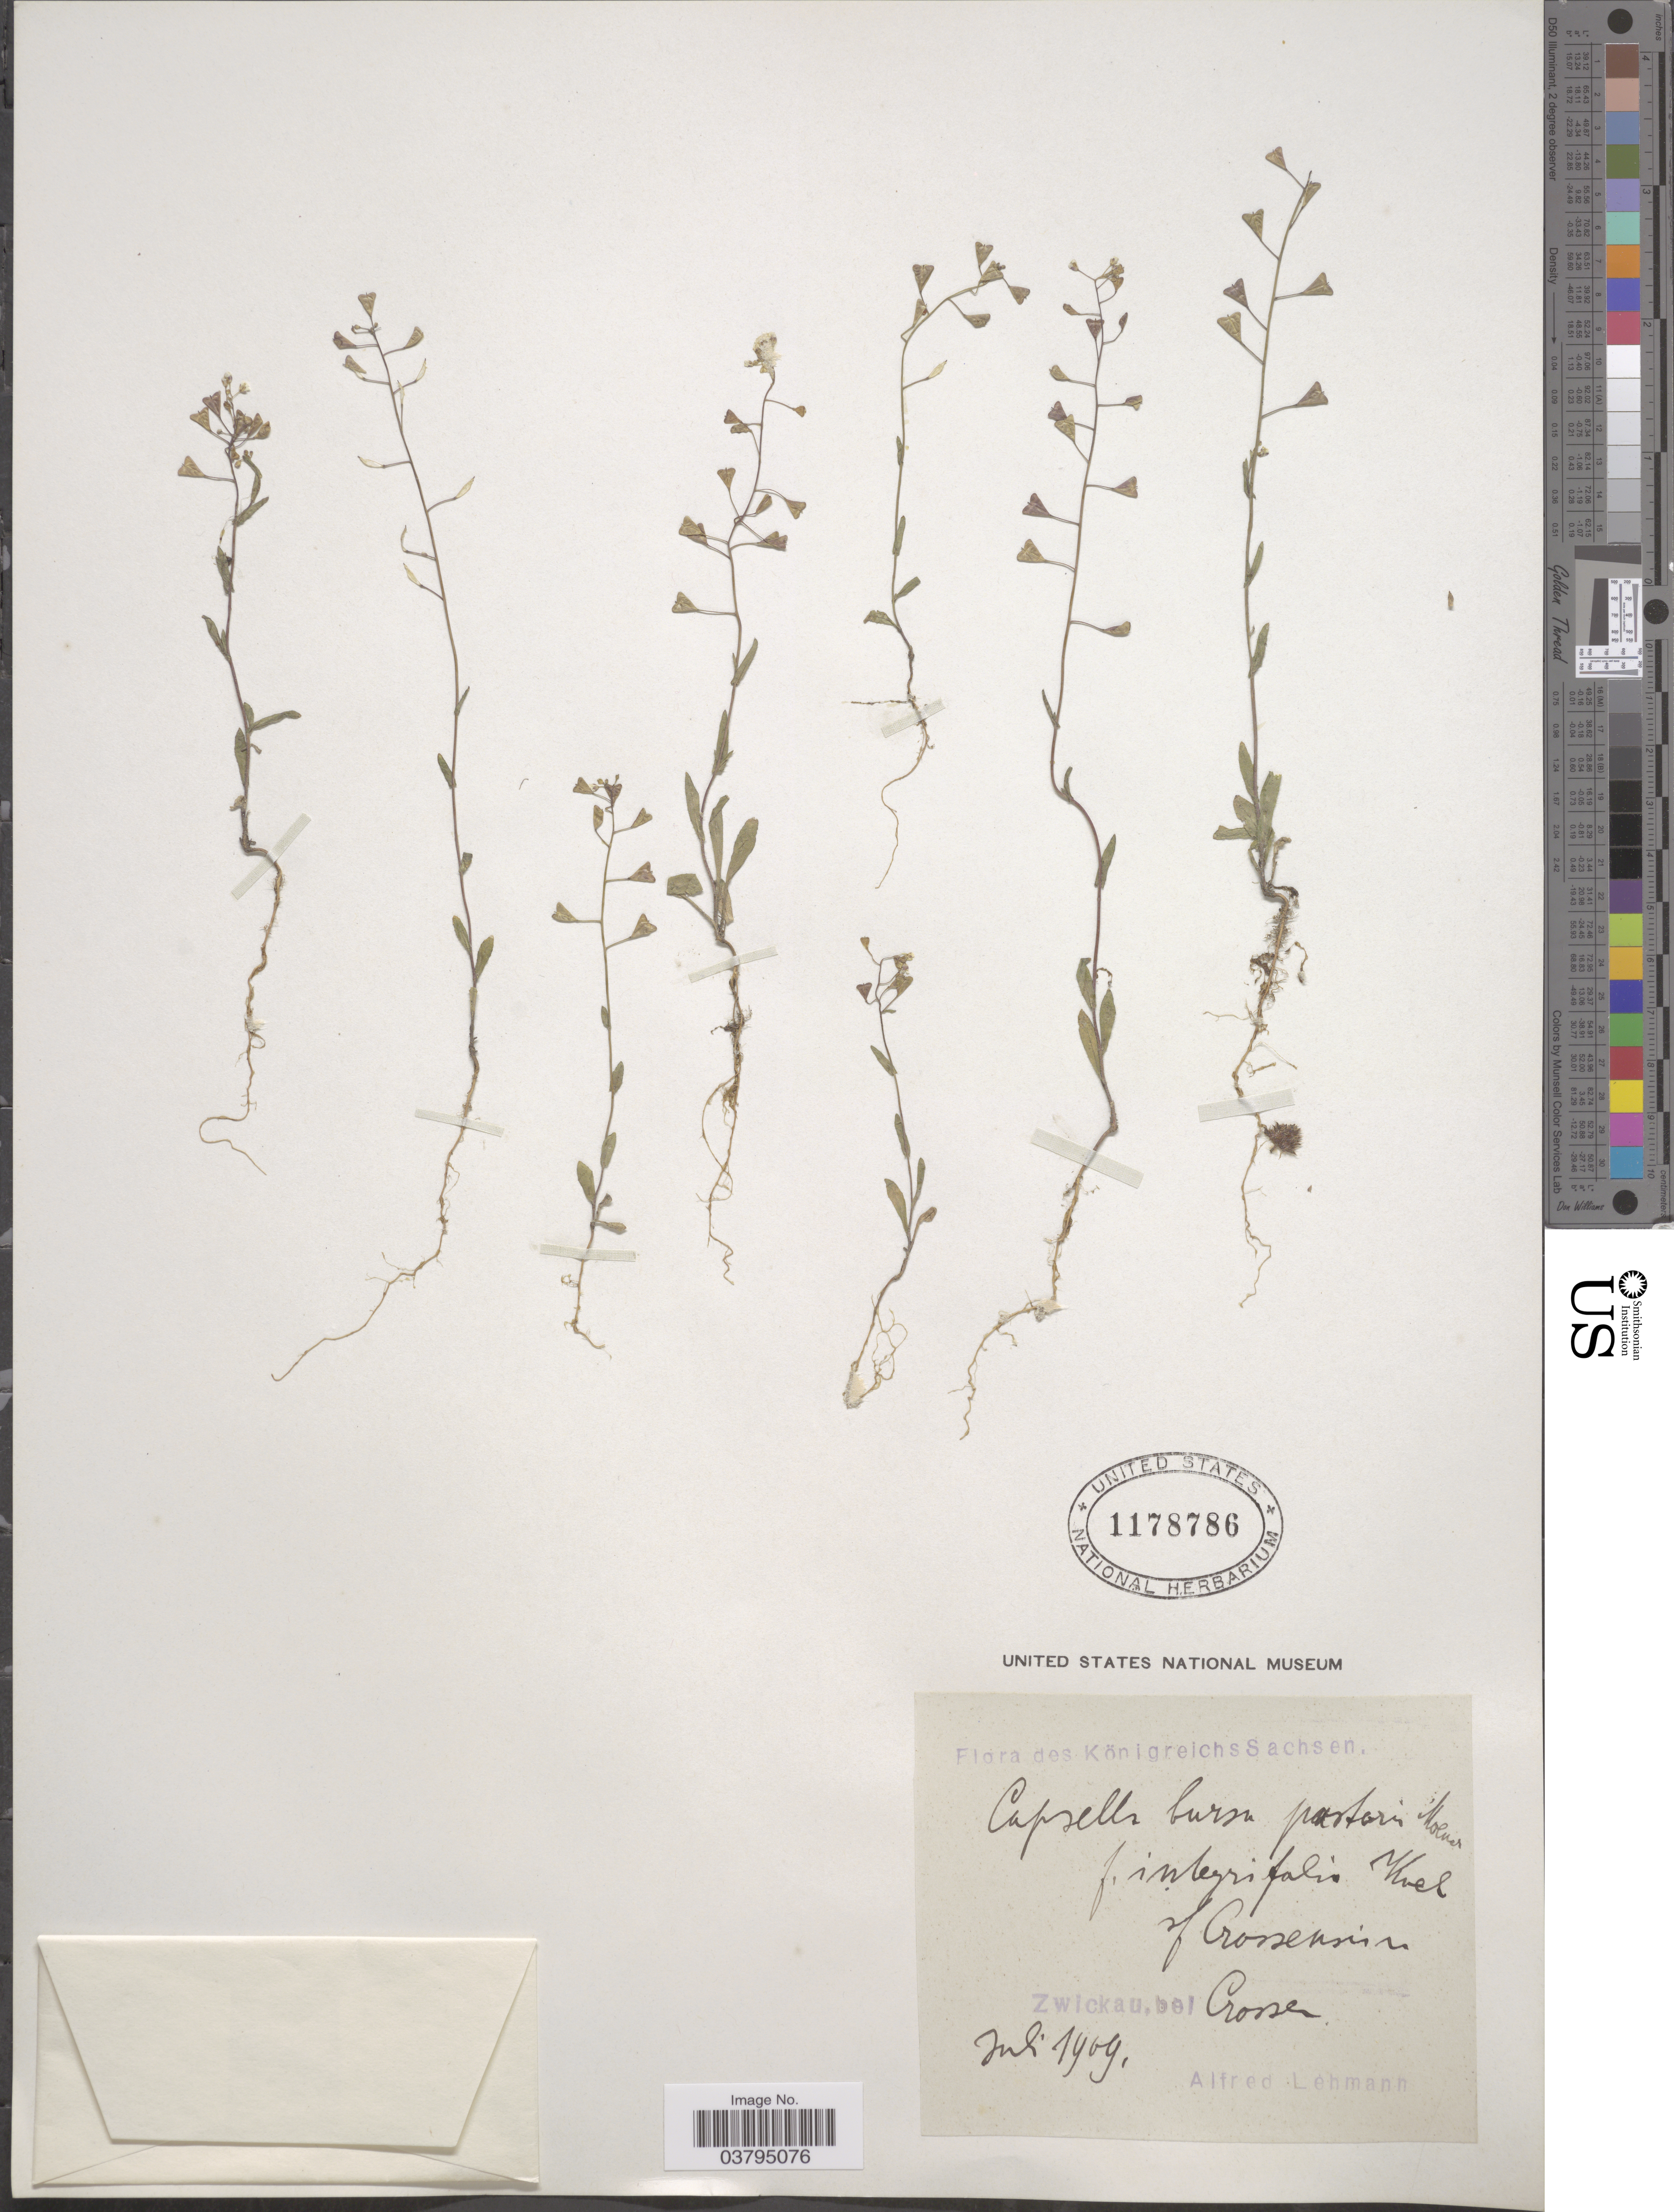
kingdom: Plantae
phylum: Tracheophyta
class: Magnoliopsida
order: Brassicales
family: Brassicaceae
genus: Capsella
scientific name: Capsella bursa-pastoris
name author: (L.) Medik.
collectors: A. Lehmann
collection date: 1909-07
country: Germany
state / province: Sachsen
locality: Königreichs Sachsen. Zwickau. bei. Crossen [interpreted].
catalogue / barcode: US 1178786